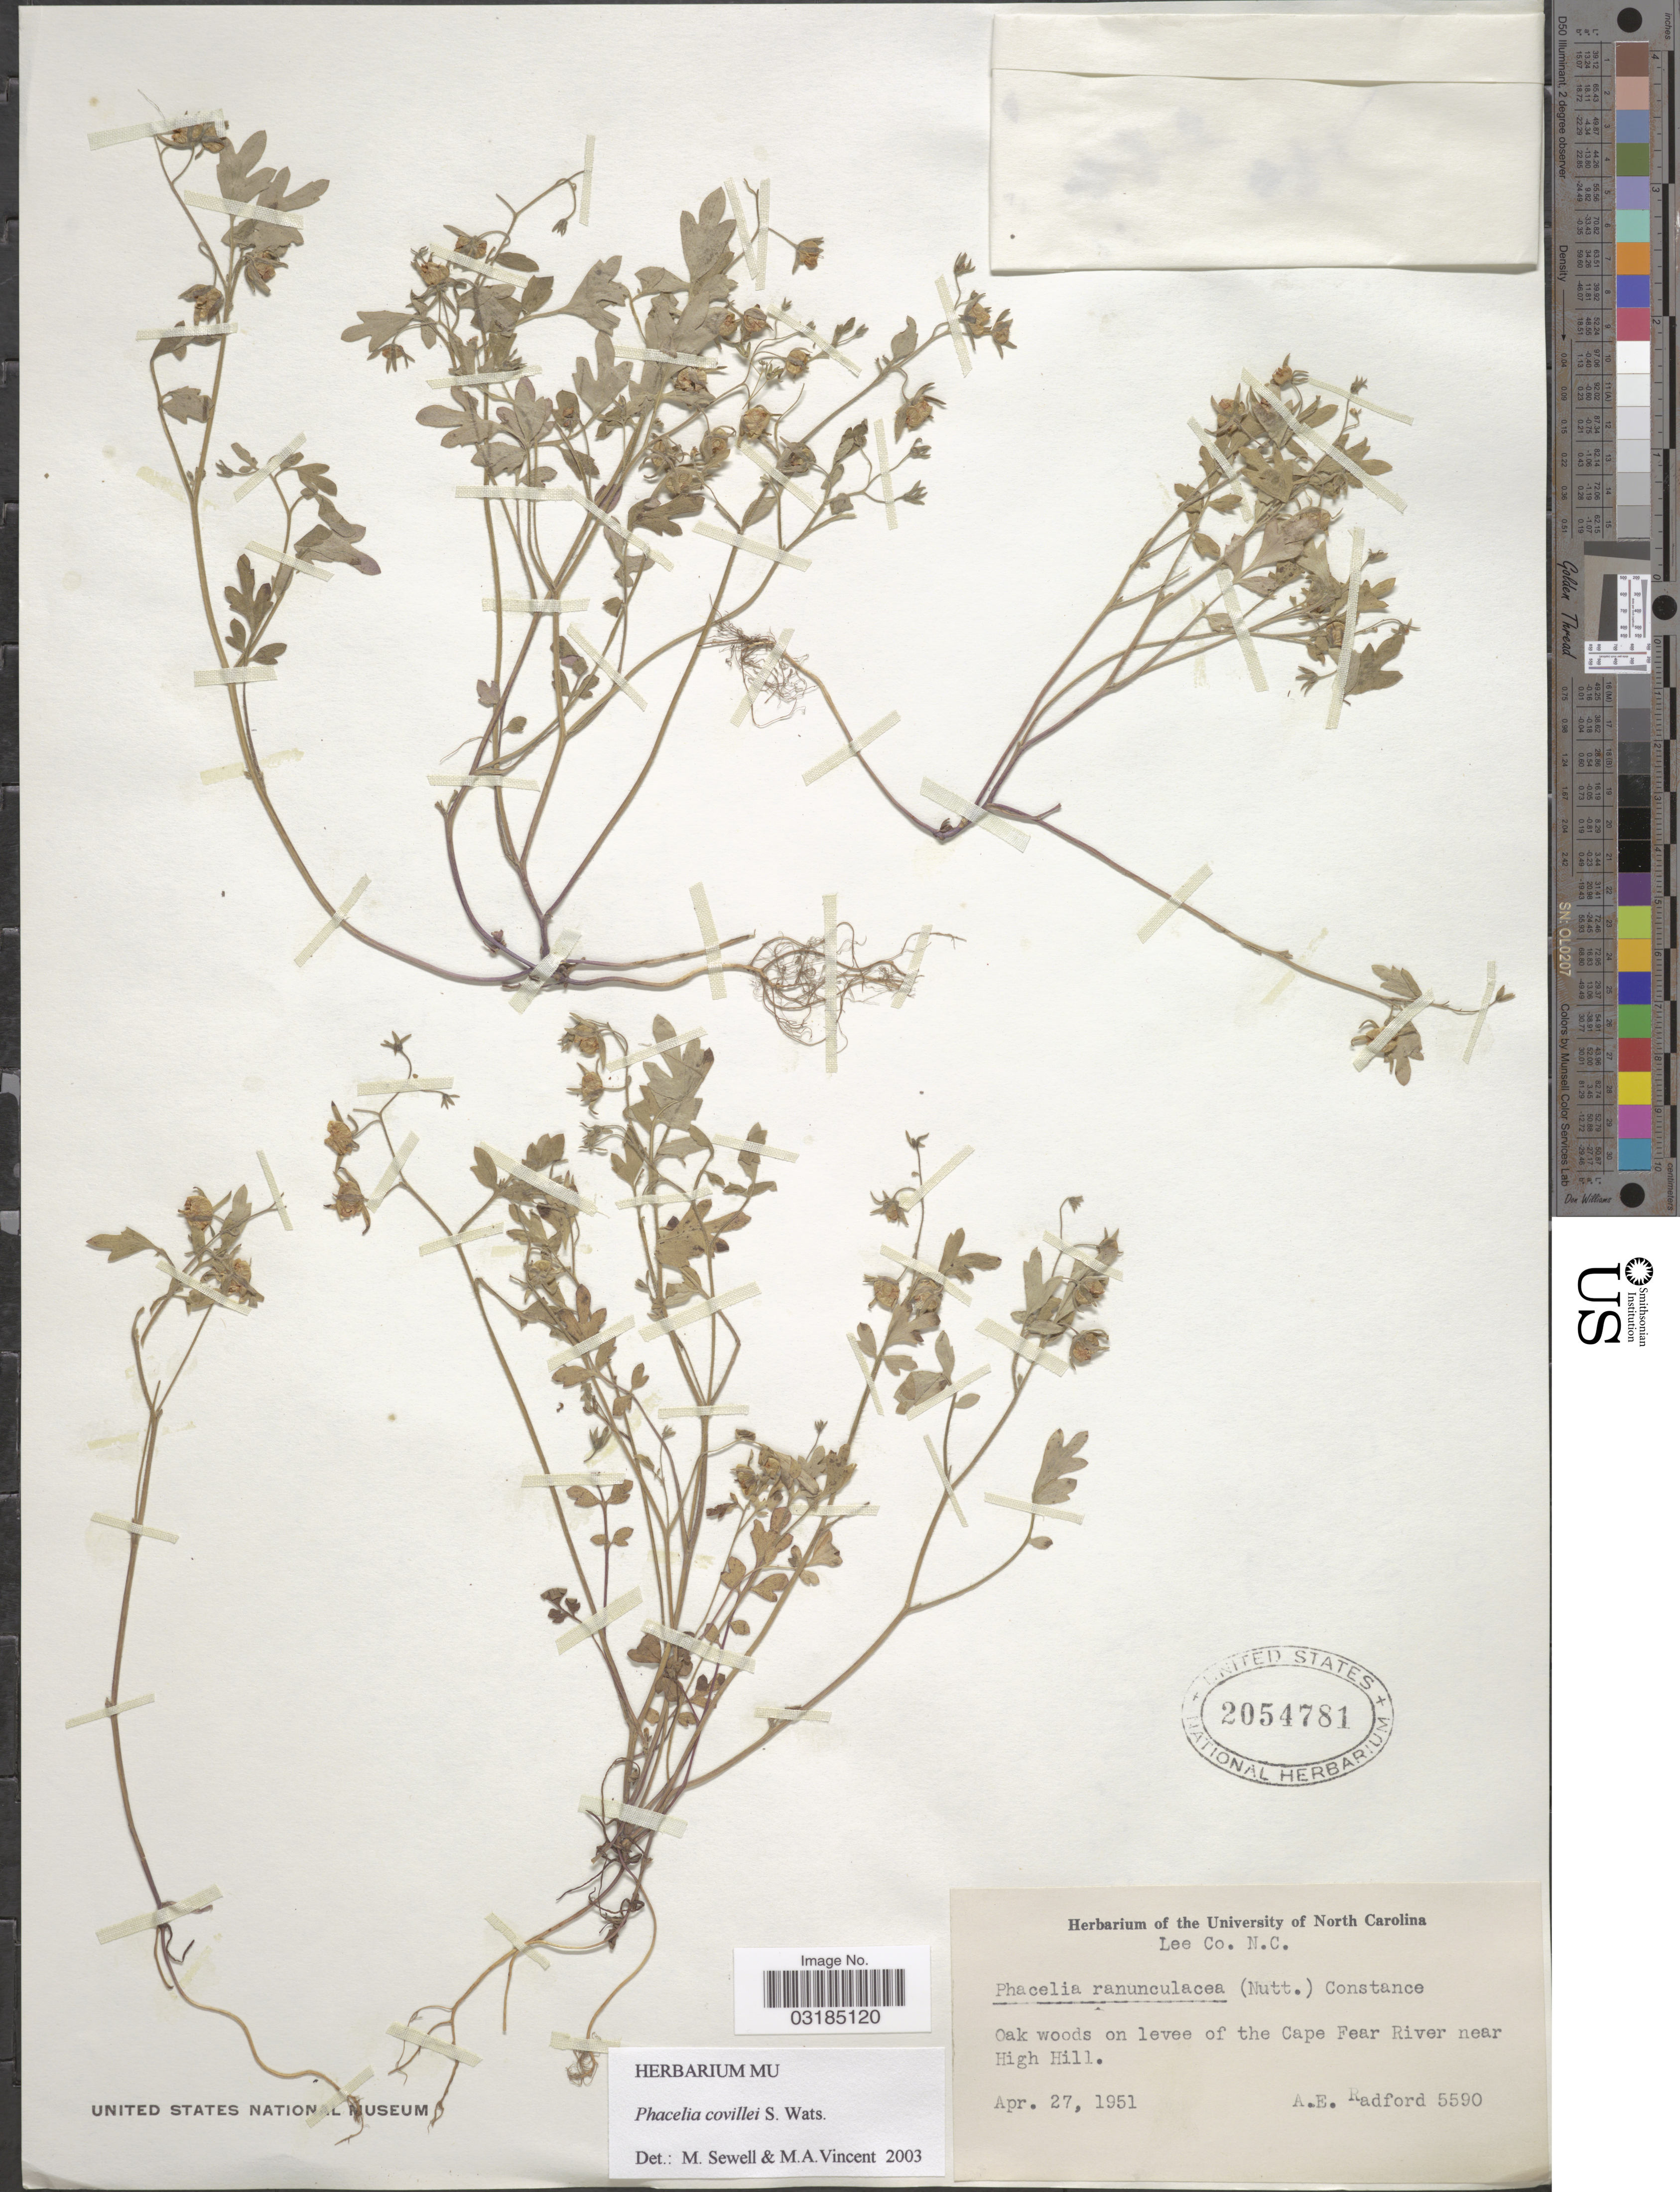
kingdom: Plantae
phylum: Tracheophyta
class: Magnoliopsida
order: Boraginales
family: Hydrophyllaceae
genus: Phacelia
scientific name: Phacelia covillei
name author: S. Watson in A. Gray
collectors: A. E. Radford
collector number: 5590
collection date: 1951-04-27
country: United States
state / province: North Carolina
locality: Lee Co. Oak woods on levee of the Cape Fear River near High Hill.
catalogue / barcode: US 2054781